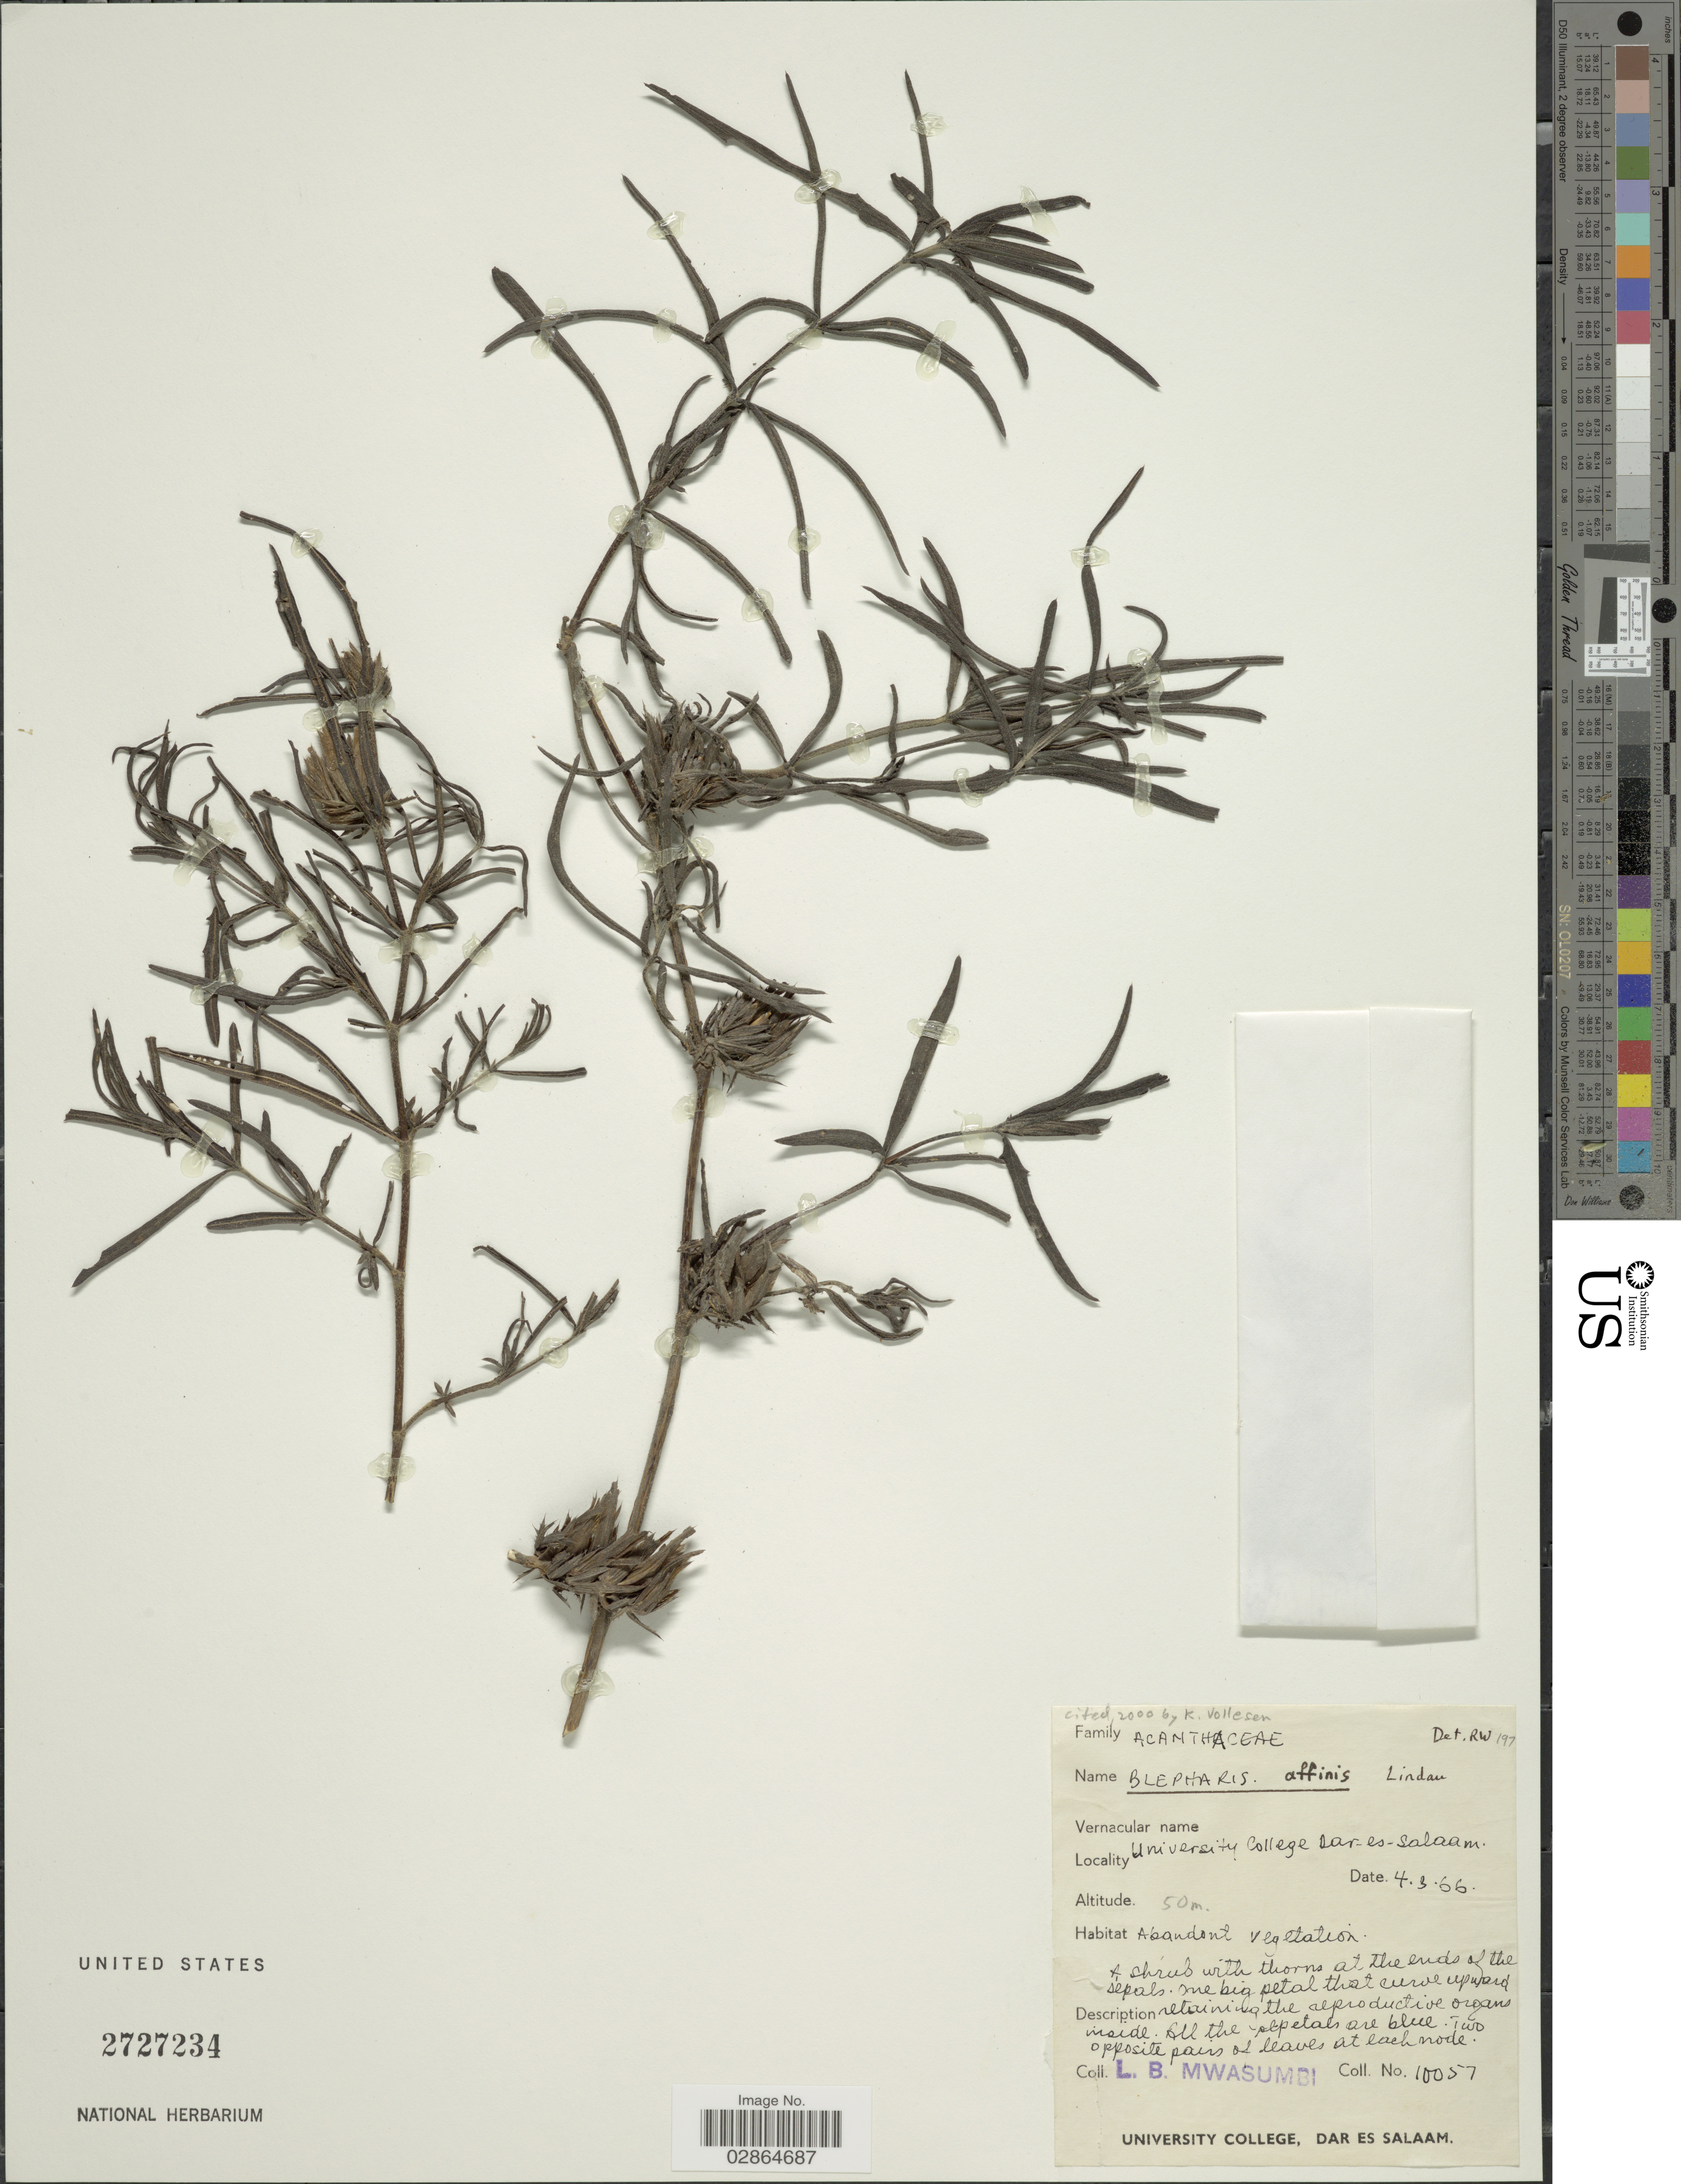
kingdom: Plantae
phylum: Tracheophyta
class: Magnoliopsida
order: Lamiales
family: Acanthaceae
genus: Blepharis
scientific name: Blepharis affinis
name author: Lindau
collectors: L. Mwasumbi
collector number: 10057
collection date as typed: Transcribed d/m/y: 4/3/6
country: Tanzania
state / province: Dar es Salaam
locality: University College of Dar-es-Salaam.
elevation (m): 50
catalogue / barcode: US 2727234